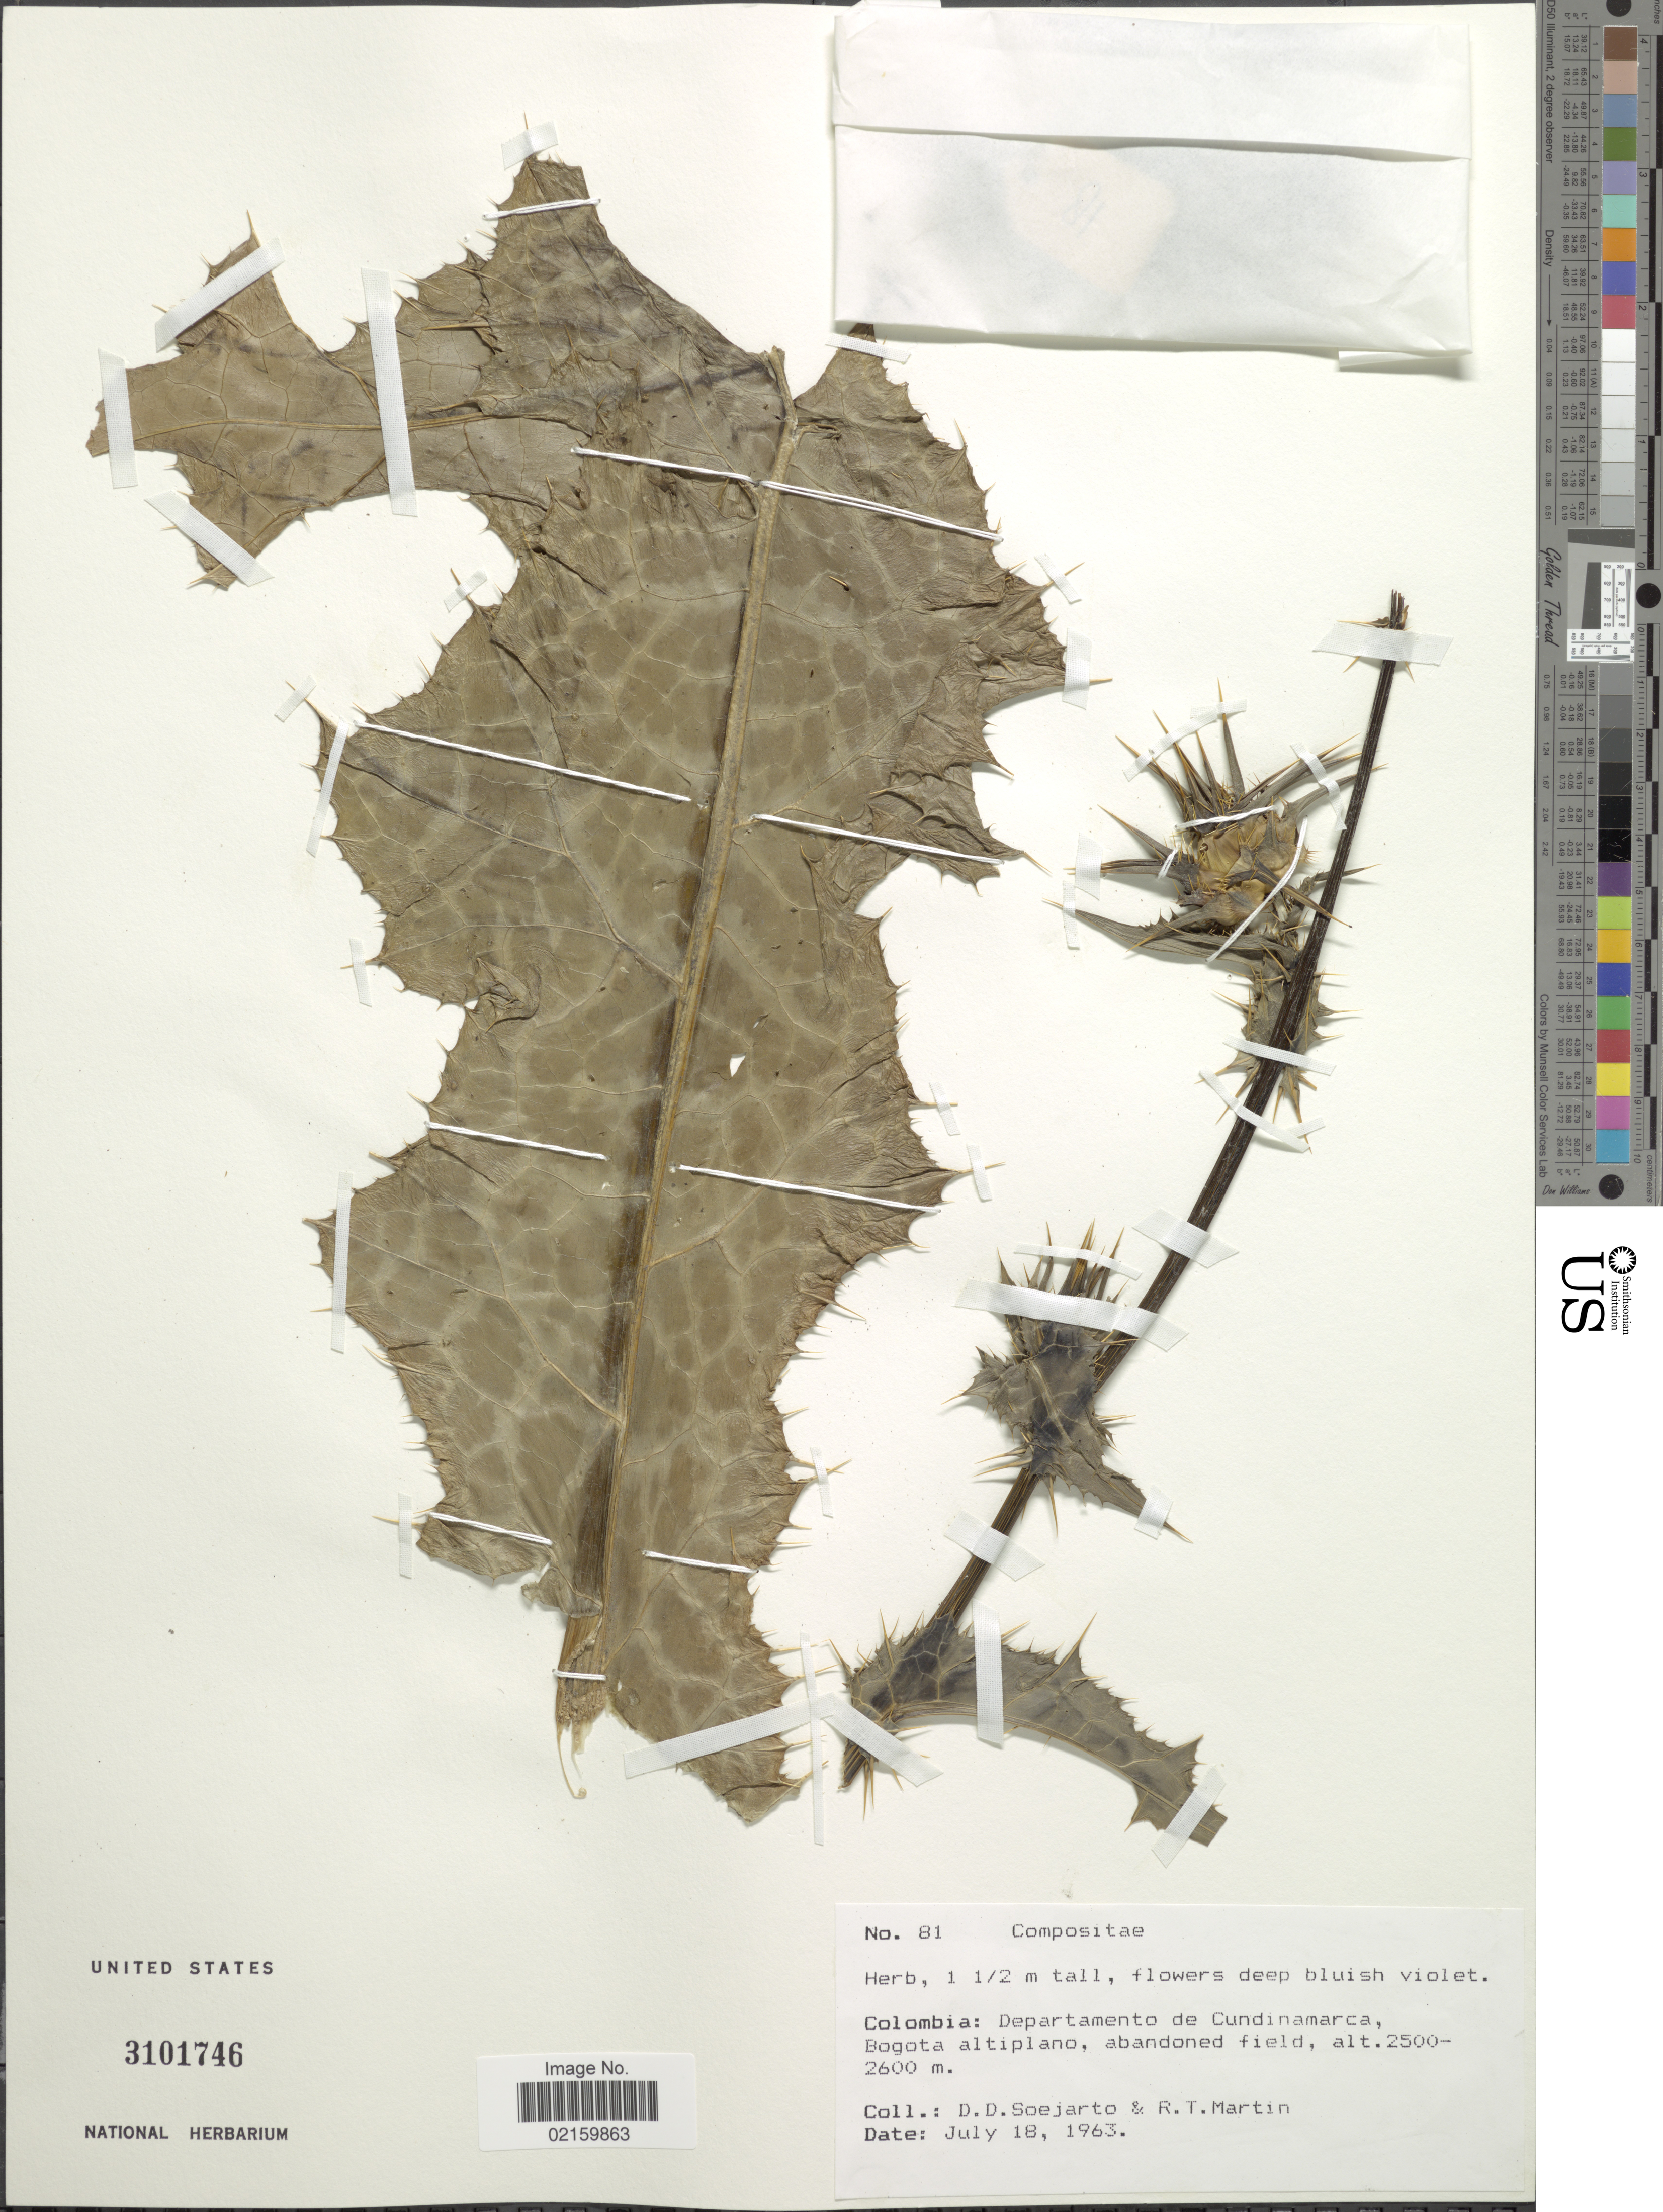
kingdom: Plantae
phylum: Tracheophyta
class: Magnoliopsida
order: Asterales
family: Asteraceae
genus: Silybum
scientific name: Silybum marianum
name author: (L.) Gaertn.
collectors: R. T. Martin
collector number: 81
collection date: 1963-07-18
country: Colombia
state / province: Cundinamarca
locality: Departamento de Cundinamarca, Bogota altiplano,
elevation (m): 2500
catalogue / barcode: US 3101746